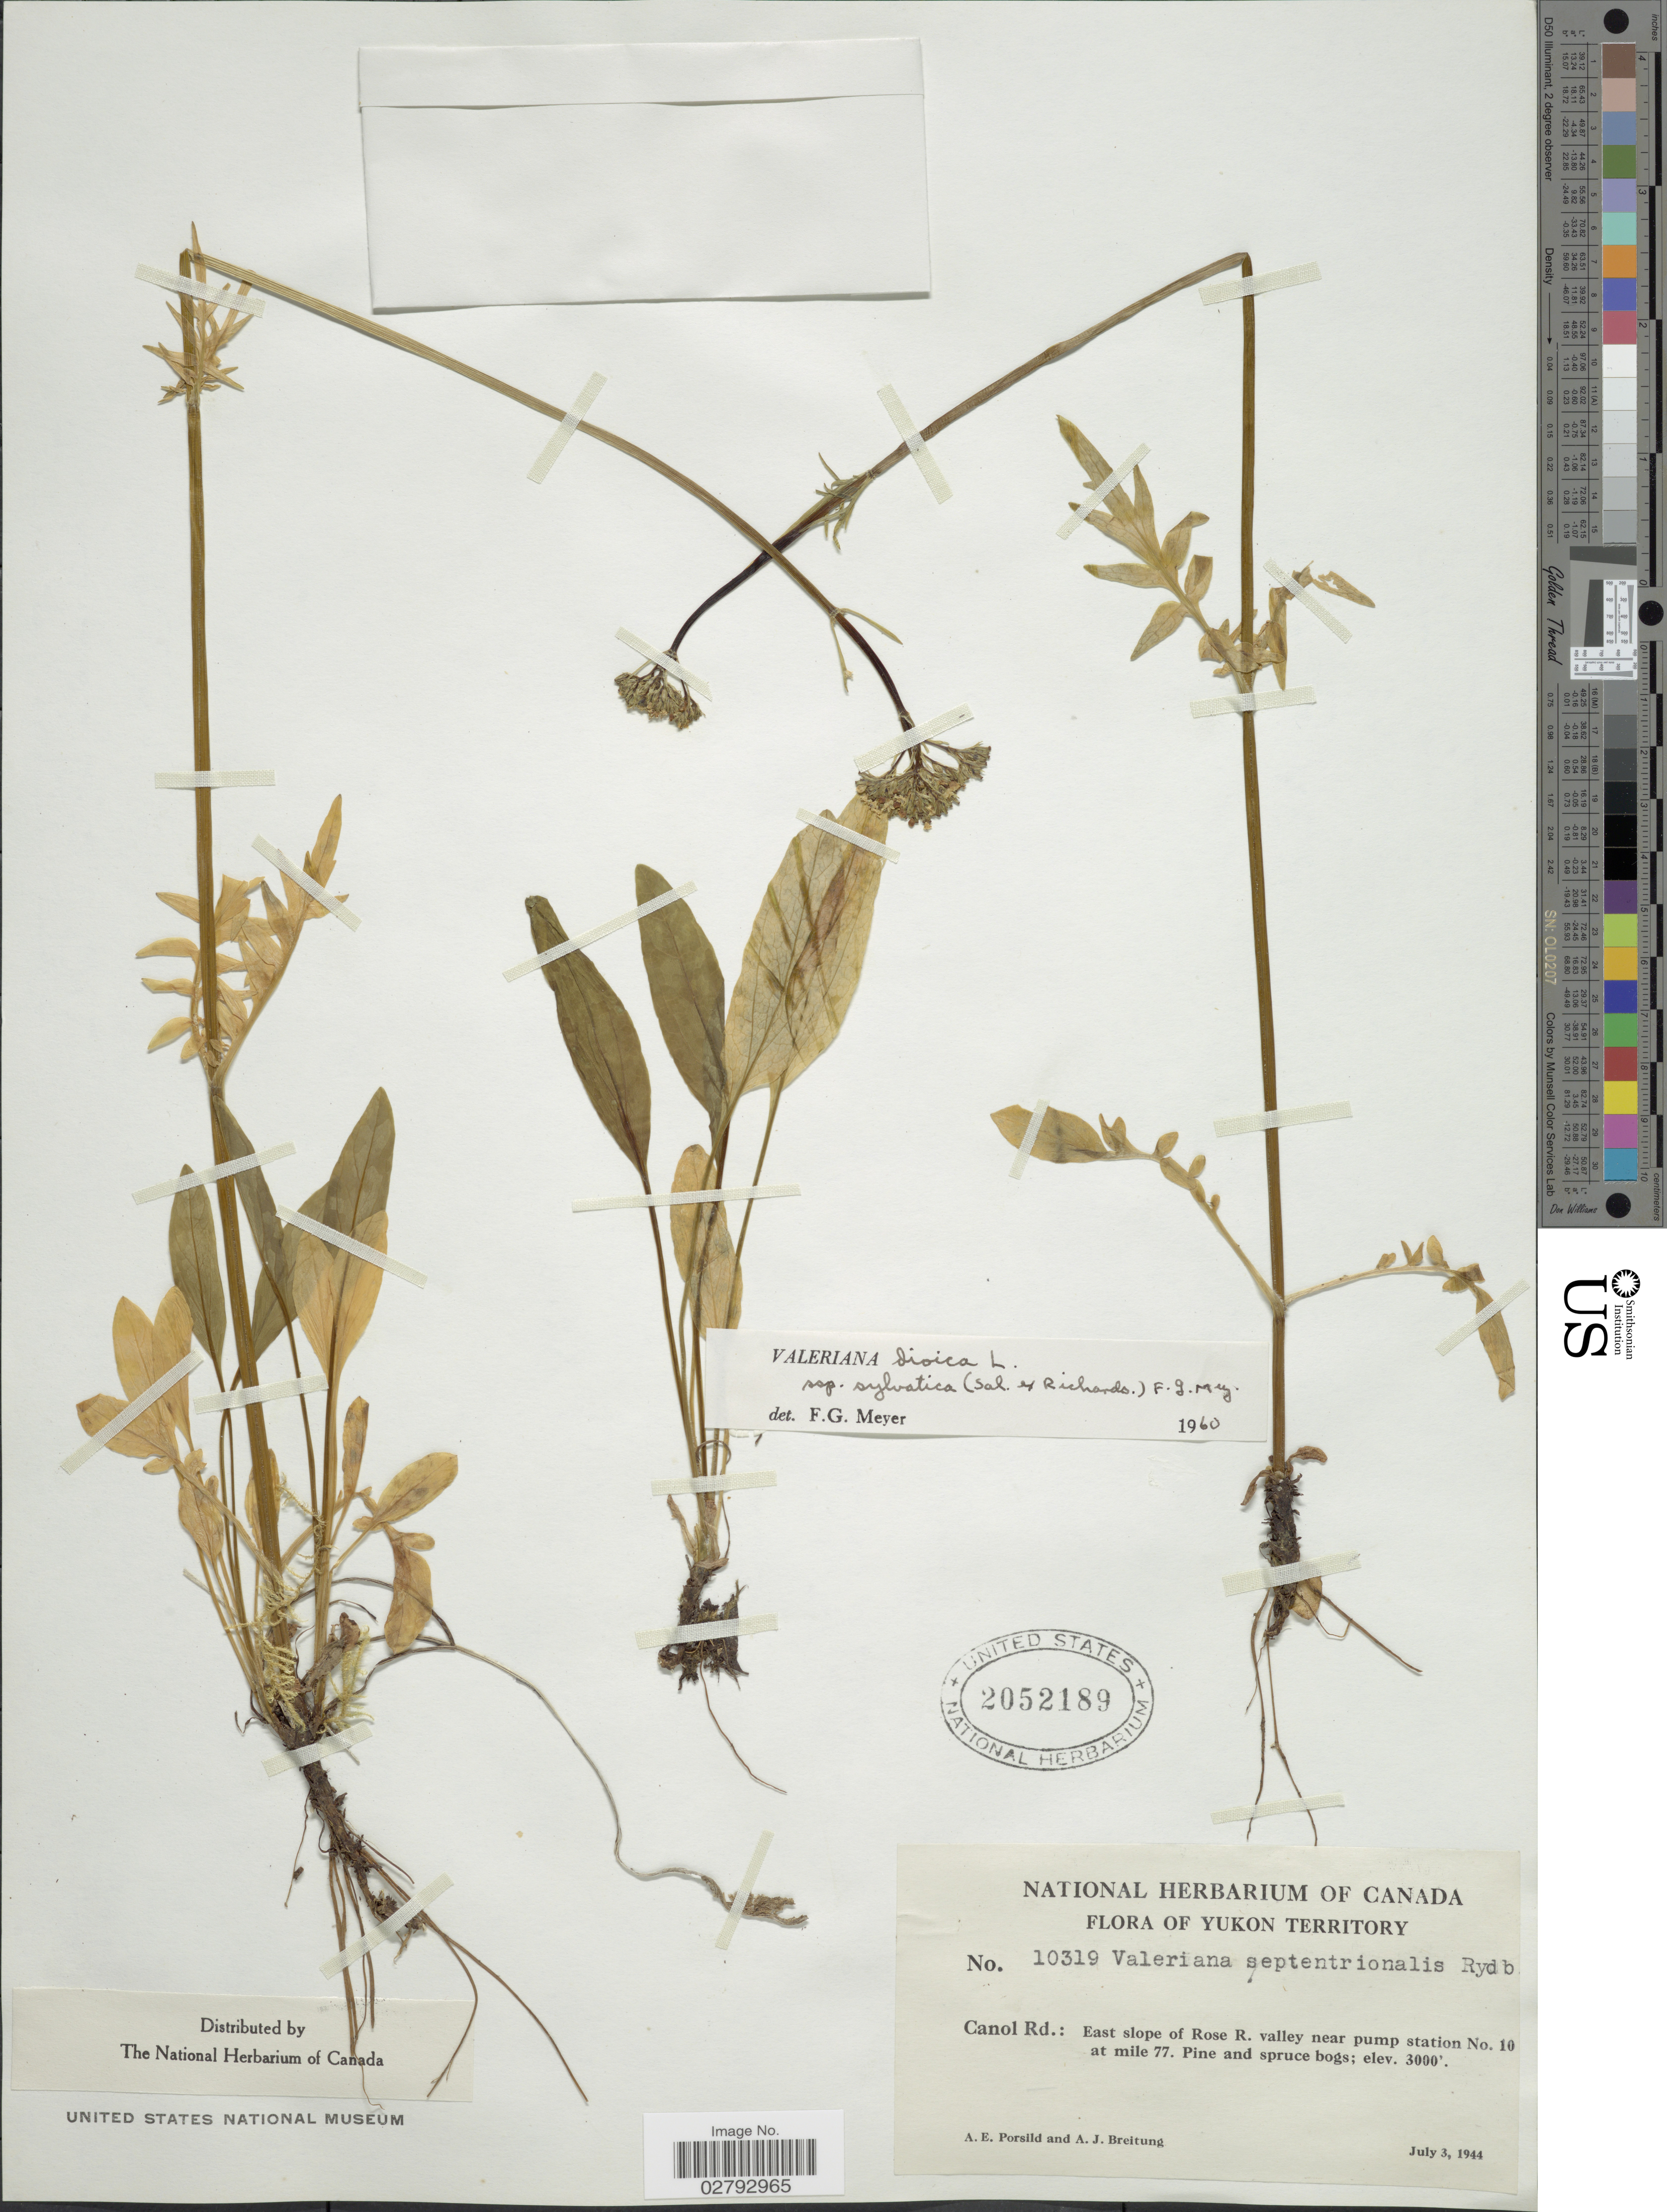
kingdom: Plantae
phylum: Tracheophyta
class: Magnoliopsida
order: Dipsacales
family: Caprifoliaceae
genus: Valeriana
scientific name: Valeriana dioica subsp. sylvatica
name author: (Sol. ex Richardson) F.G. Mey.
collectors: A. E. Porsild & A. Breitung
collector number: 10319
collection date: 1944-07-03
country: Canada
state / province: Yukon Territory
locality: Canol Rd.: East slope of Rose R. valley near pump station No. 10 at mile 77.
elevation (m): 914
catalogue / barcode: US 2052189